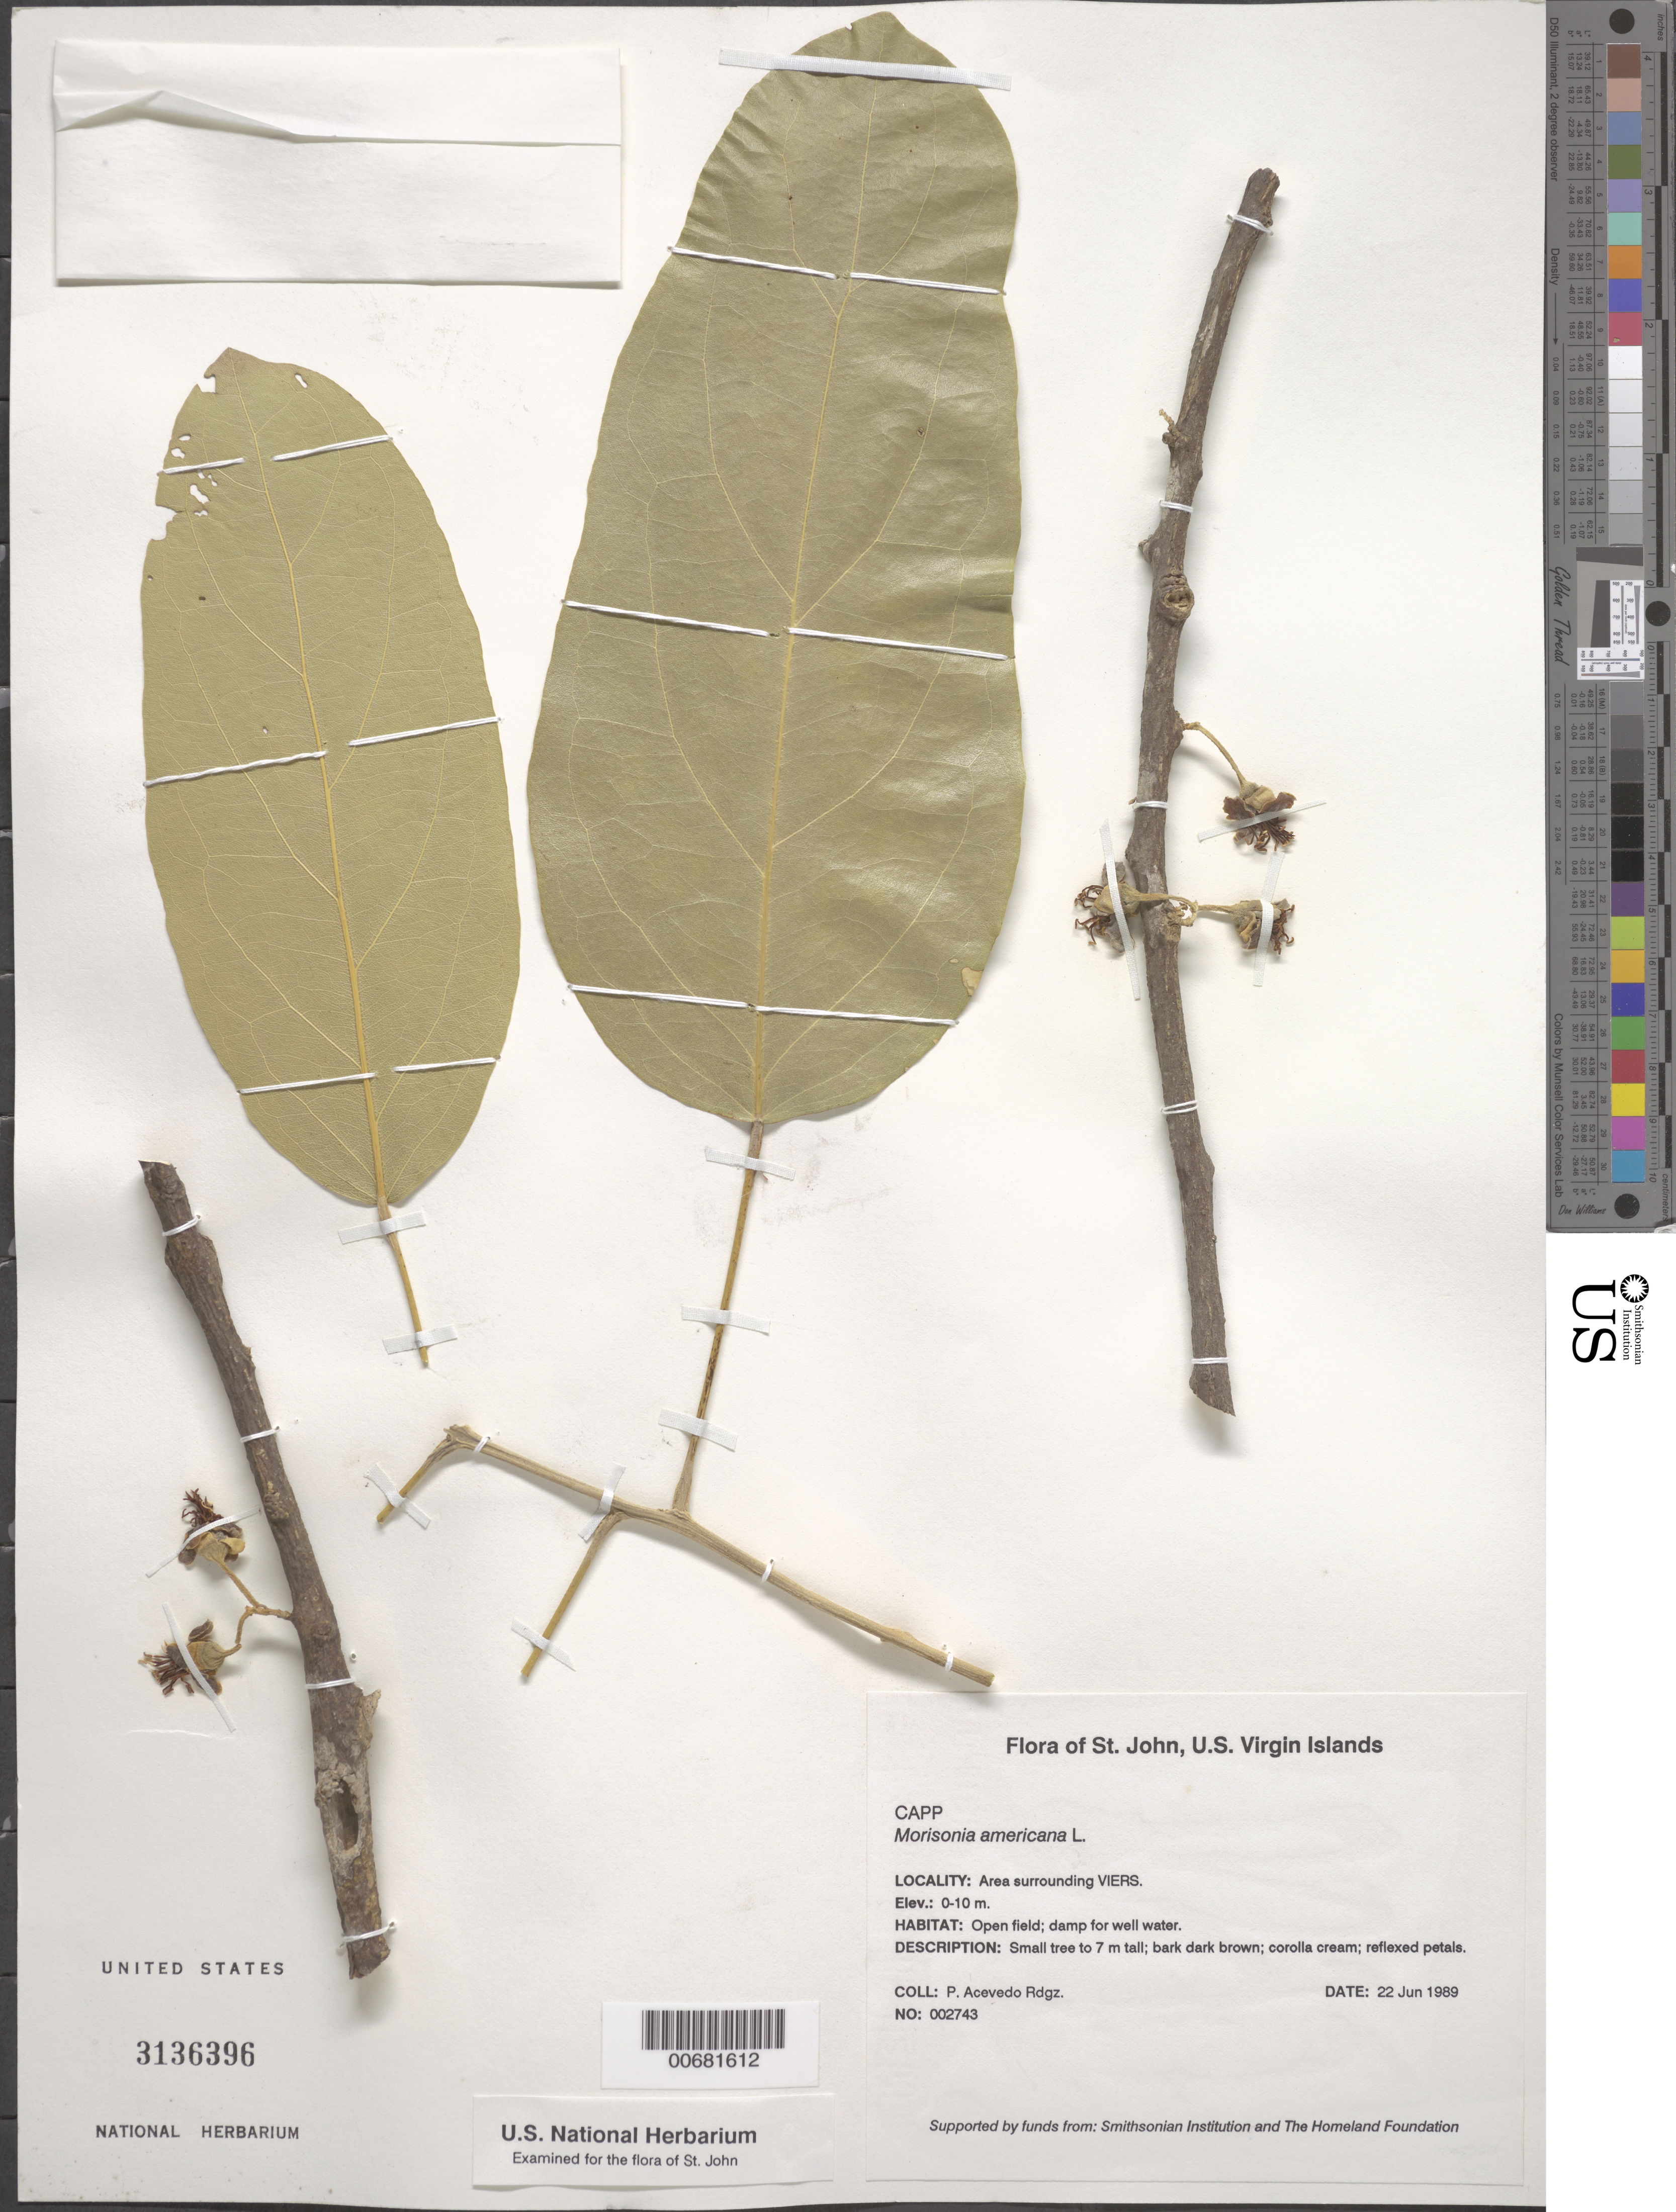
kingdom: Plantae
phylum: Tracheophyta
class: Magnoliopsida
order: Brassicales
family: Capparaceae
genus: Morisonia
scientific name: Morisonia americana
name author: L.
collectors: P. Acevedo-Rodr.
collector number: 2743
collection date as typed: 22 Jun 1989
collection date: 1989-06-22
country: U.S. Virgin Islands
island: St. John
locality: Reef Bay Quarter, area surrounding VIERS.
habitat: Open field; damp for well water.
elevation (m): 0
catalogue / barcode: US 3136396